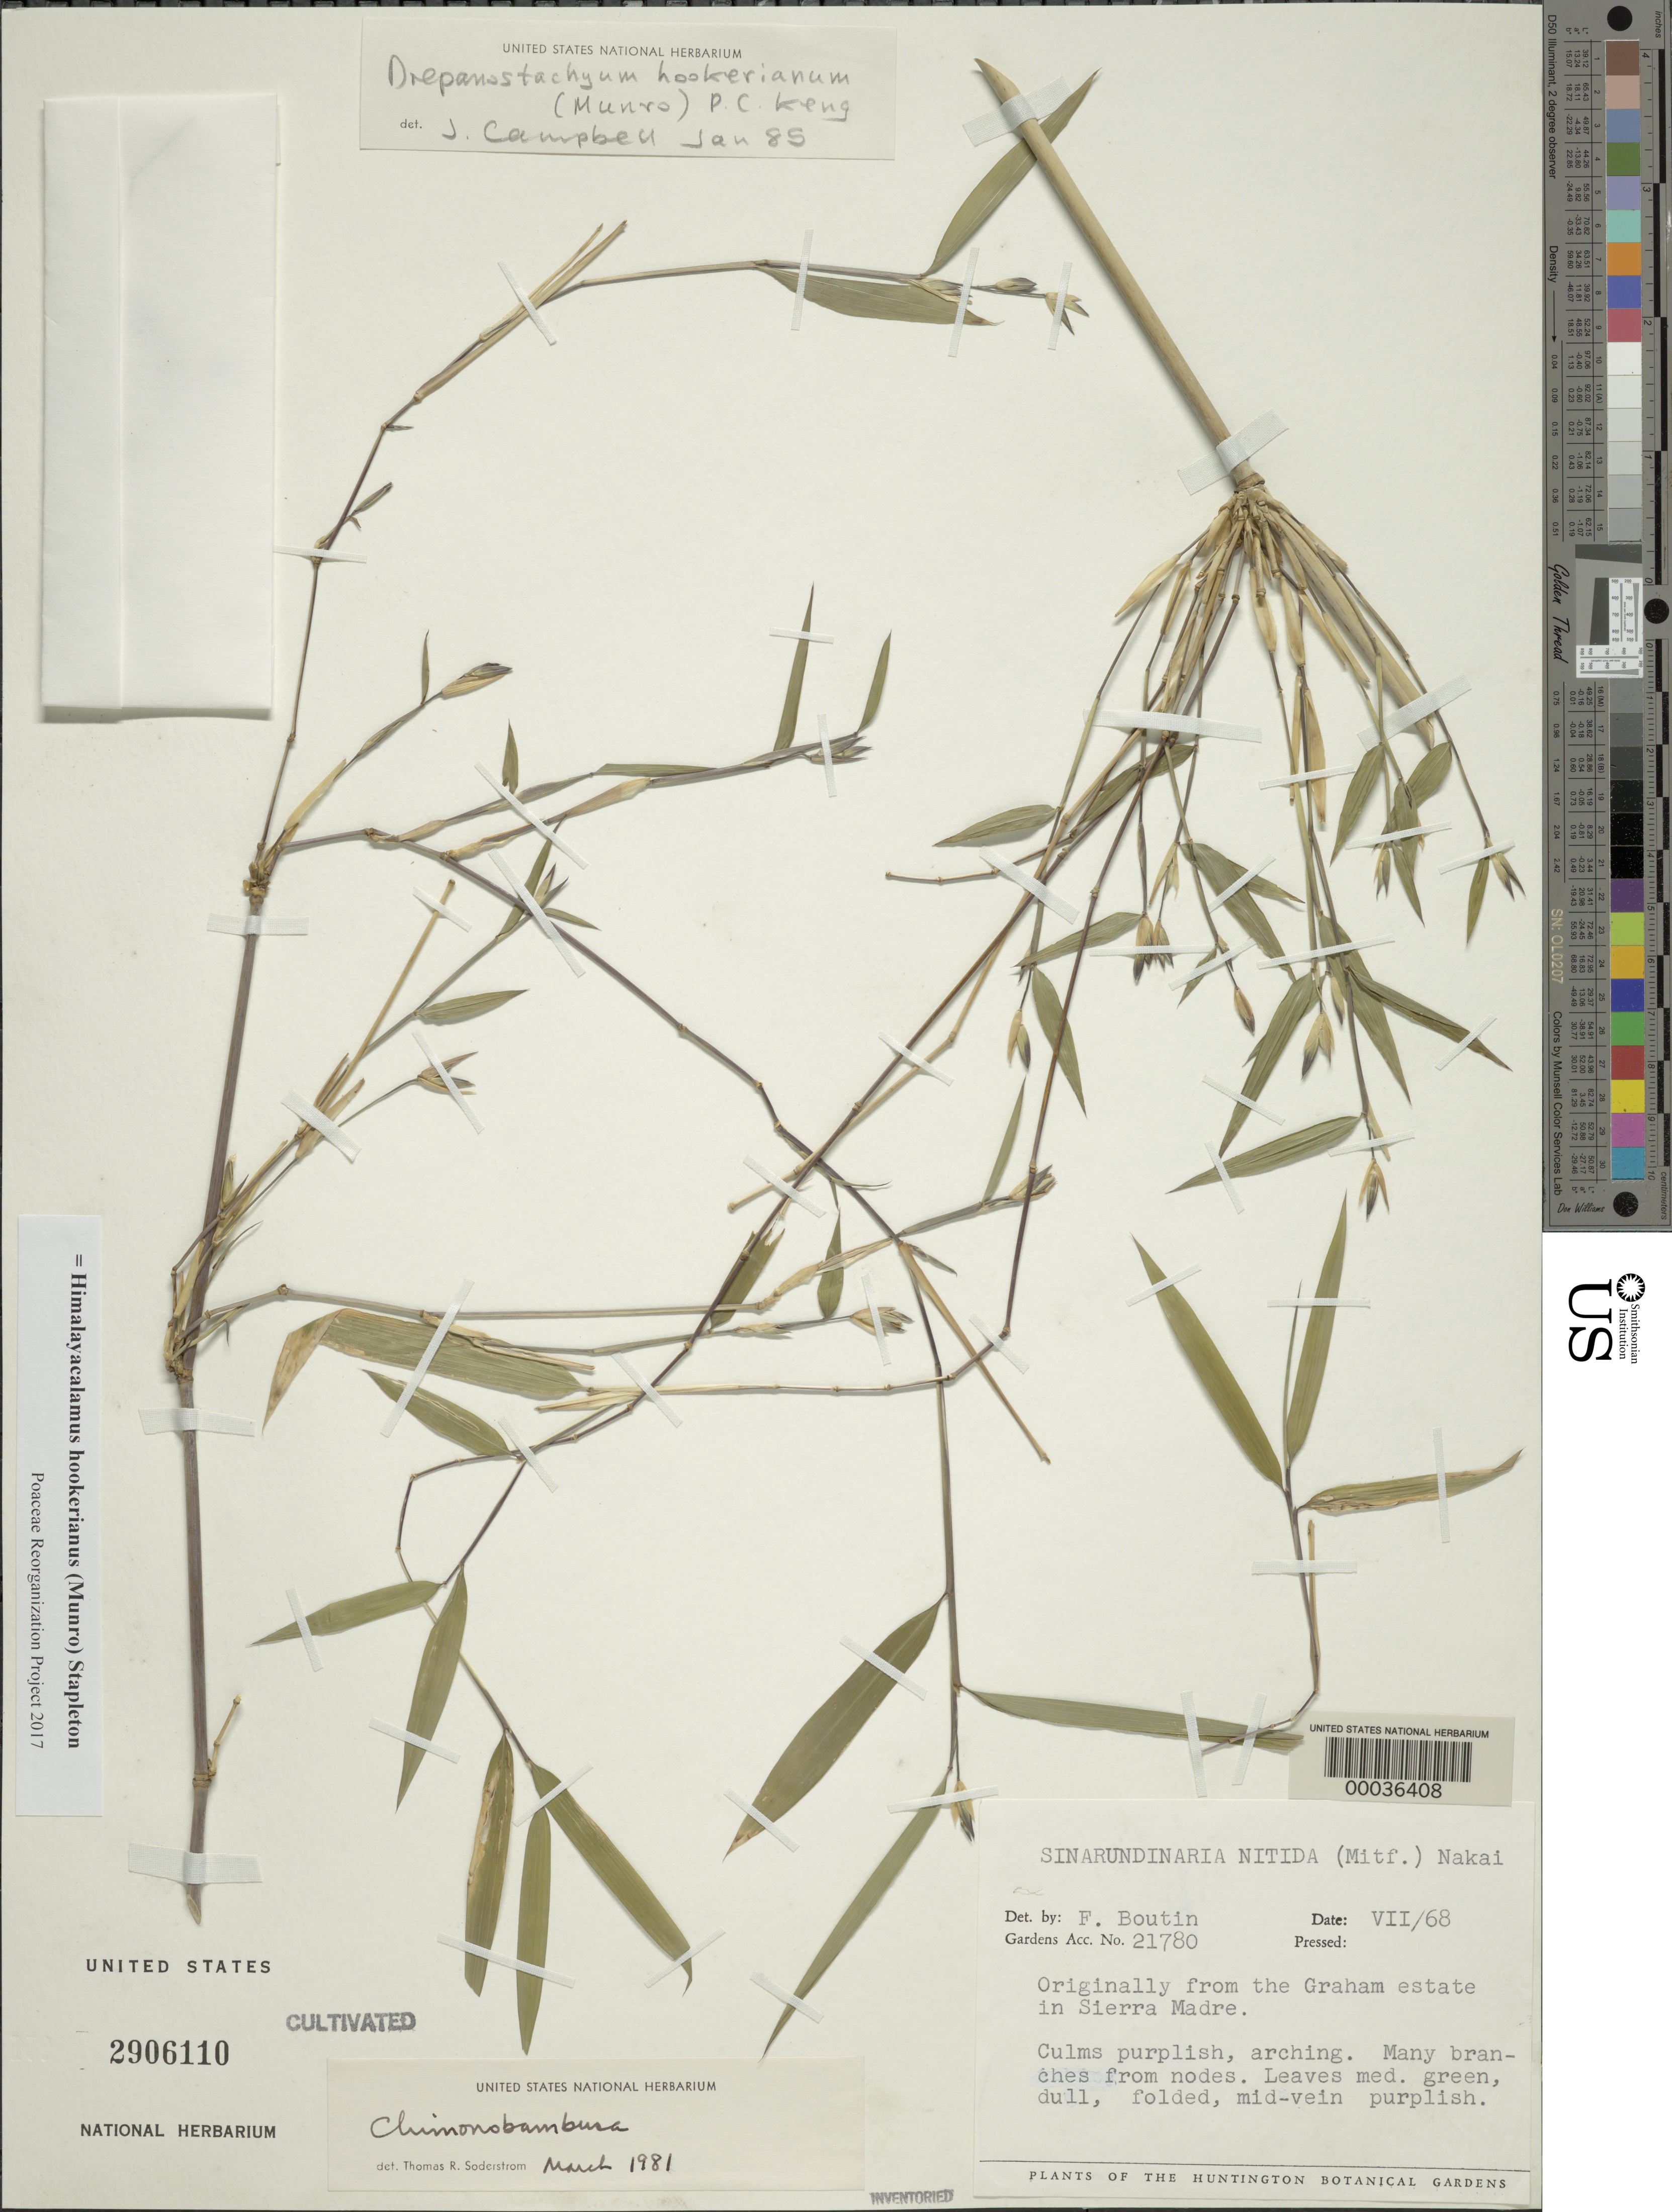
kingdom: Plantae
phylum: Tracheophyta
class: Liliopsida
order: Poales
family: Poaceae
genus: Drepanostachyum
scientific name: Drepanostachyum hookerianum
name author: (Munro) Keng f.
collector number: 21780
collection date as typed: Jul 1968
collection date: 1968-07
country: United States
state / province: California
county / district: Los Angeles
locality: Huntington botanical gardens, los angeles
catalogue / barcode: US 2906110